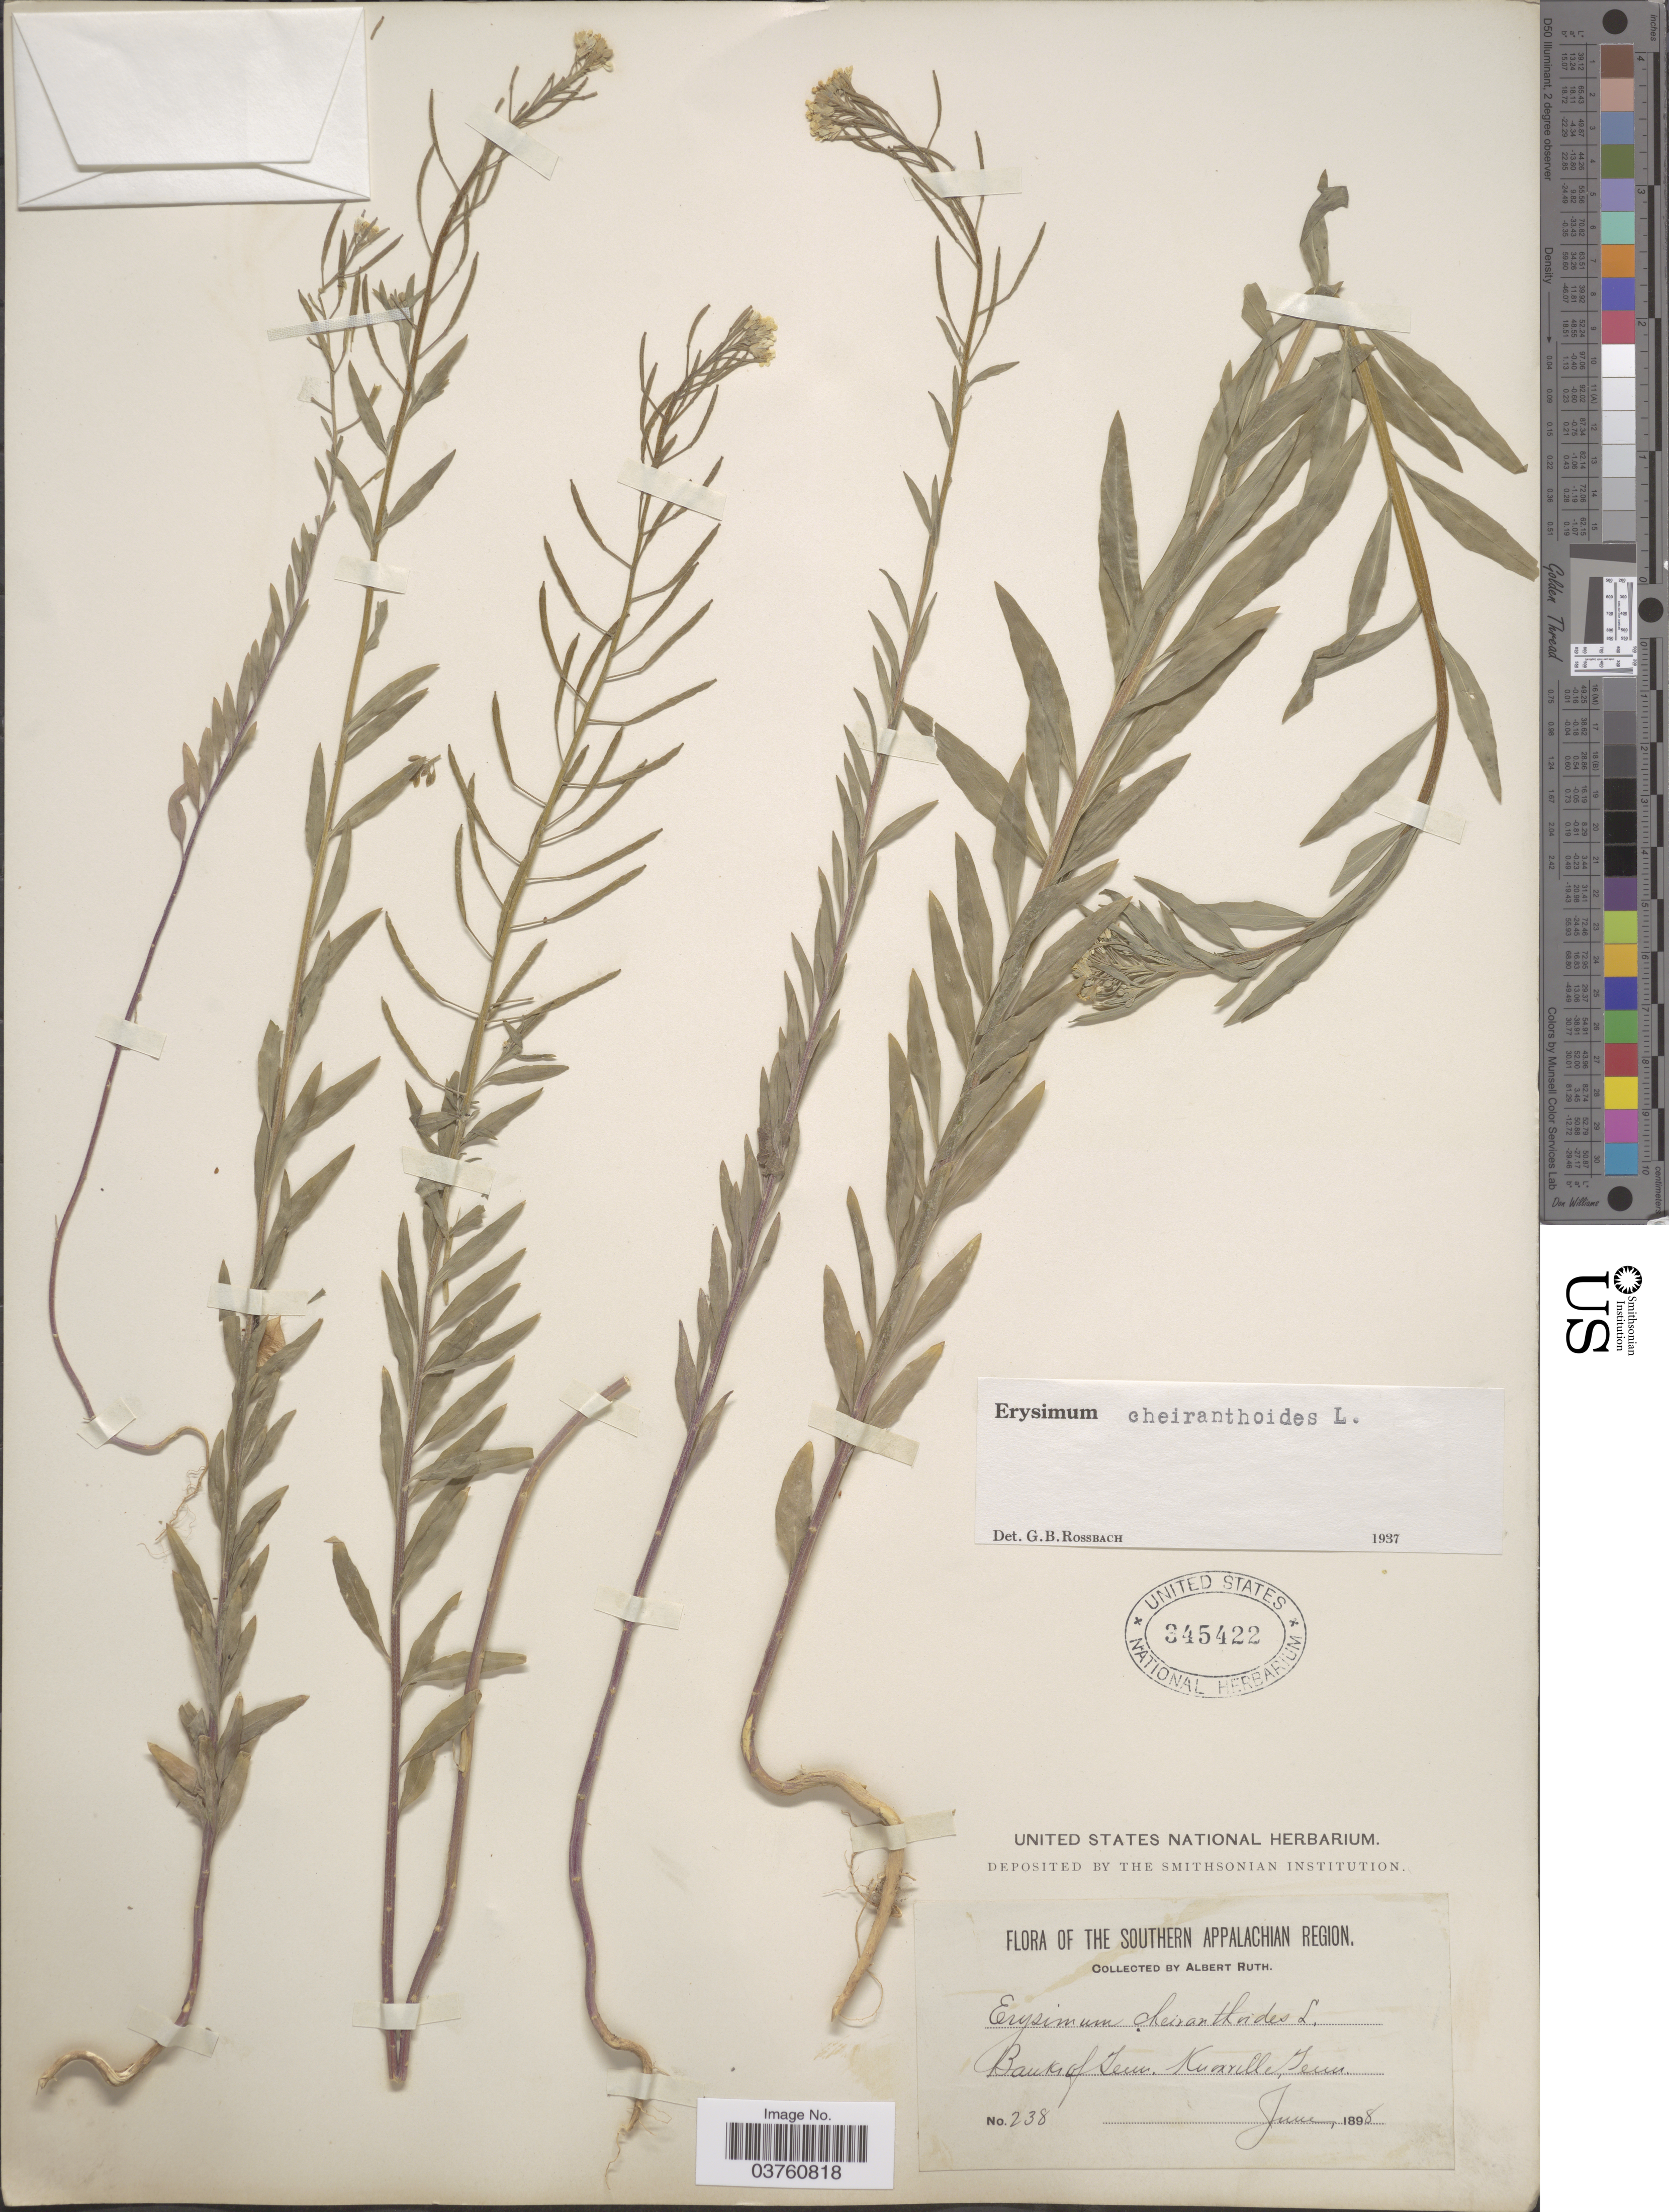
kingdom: Plantae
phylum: Tracheophyta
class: Magnoliopsida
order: Brassicales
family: Brassicaceae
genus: Erysimum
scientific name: Erysimum cheiranthoides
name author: L.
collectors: A. Ruth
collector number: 238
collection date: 1888-06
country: United States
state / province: Tennessee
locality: The Southern Appalachian Region. Banks of Tenn. Knoxville.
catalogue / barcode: US 345422